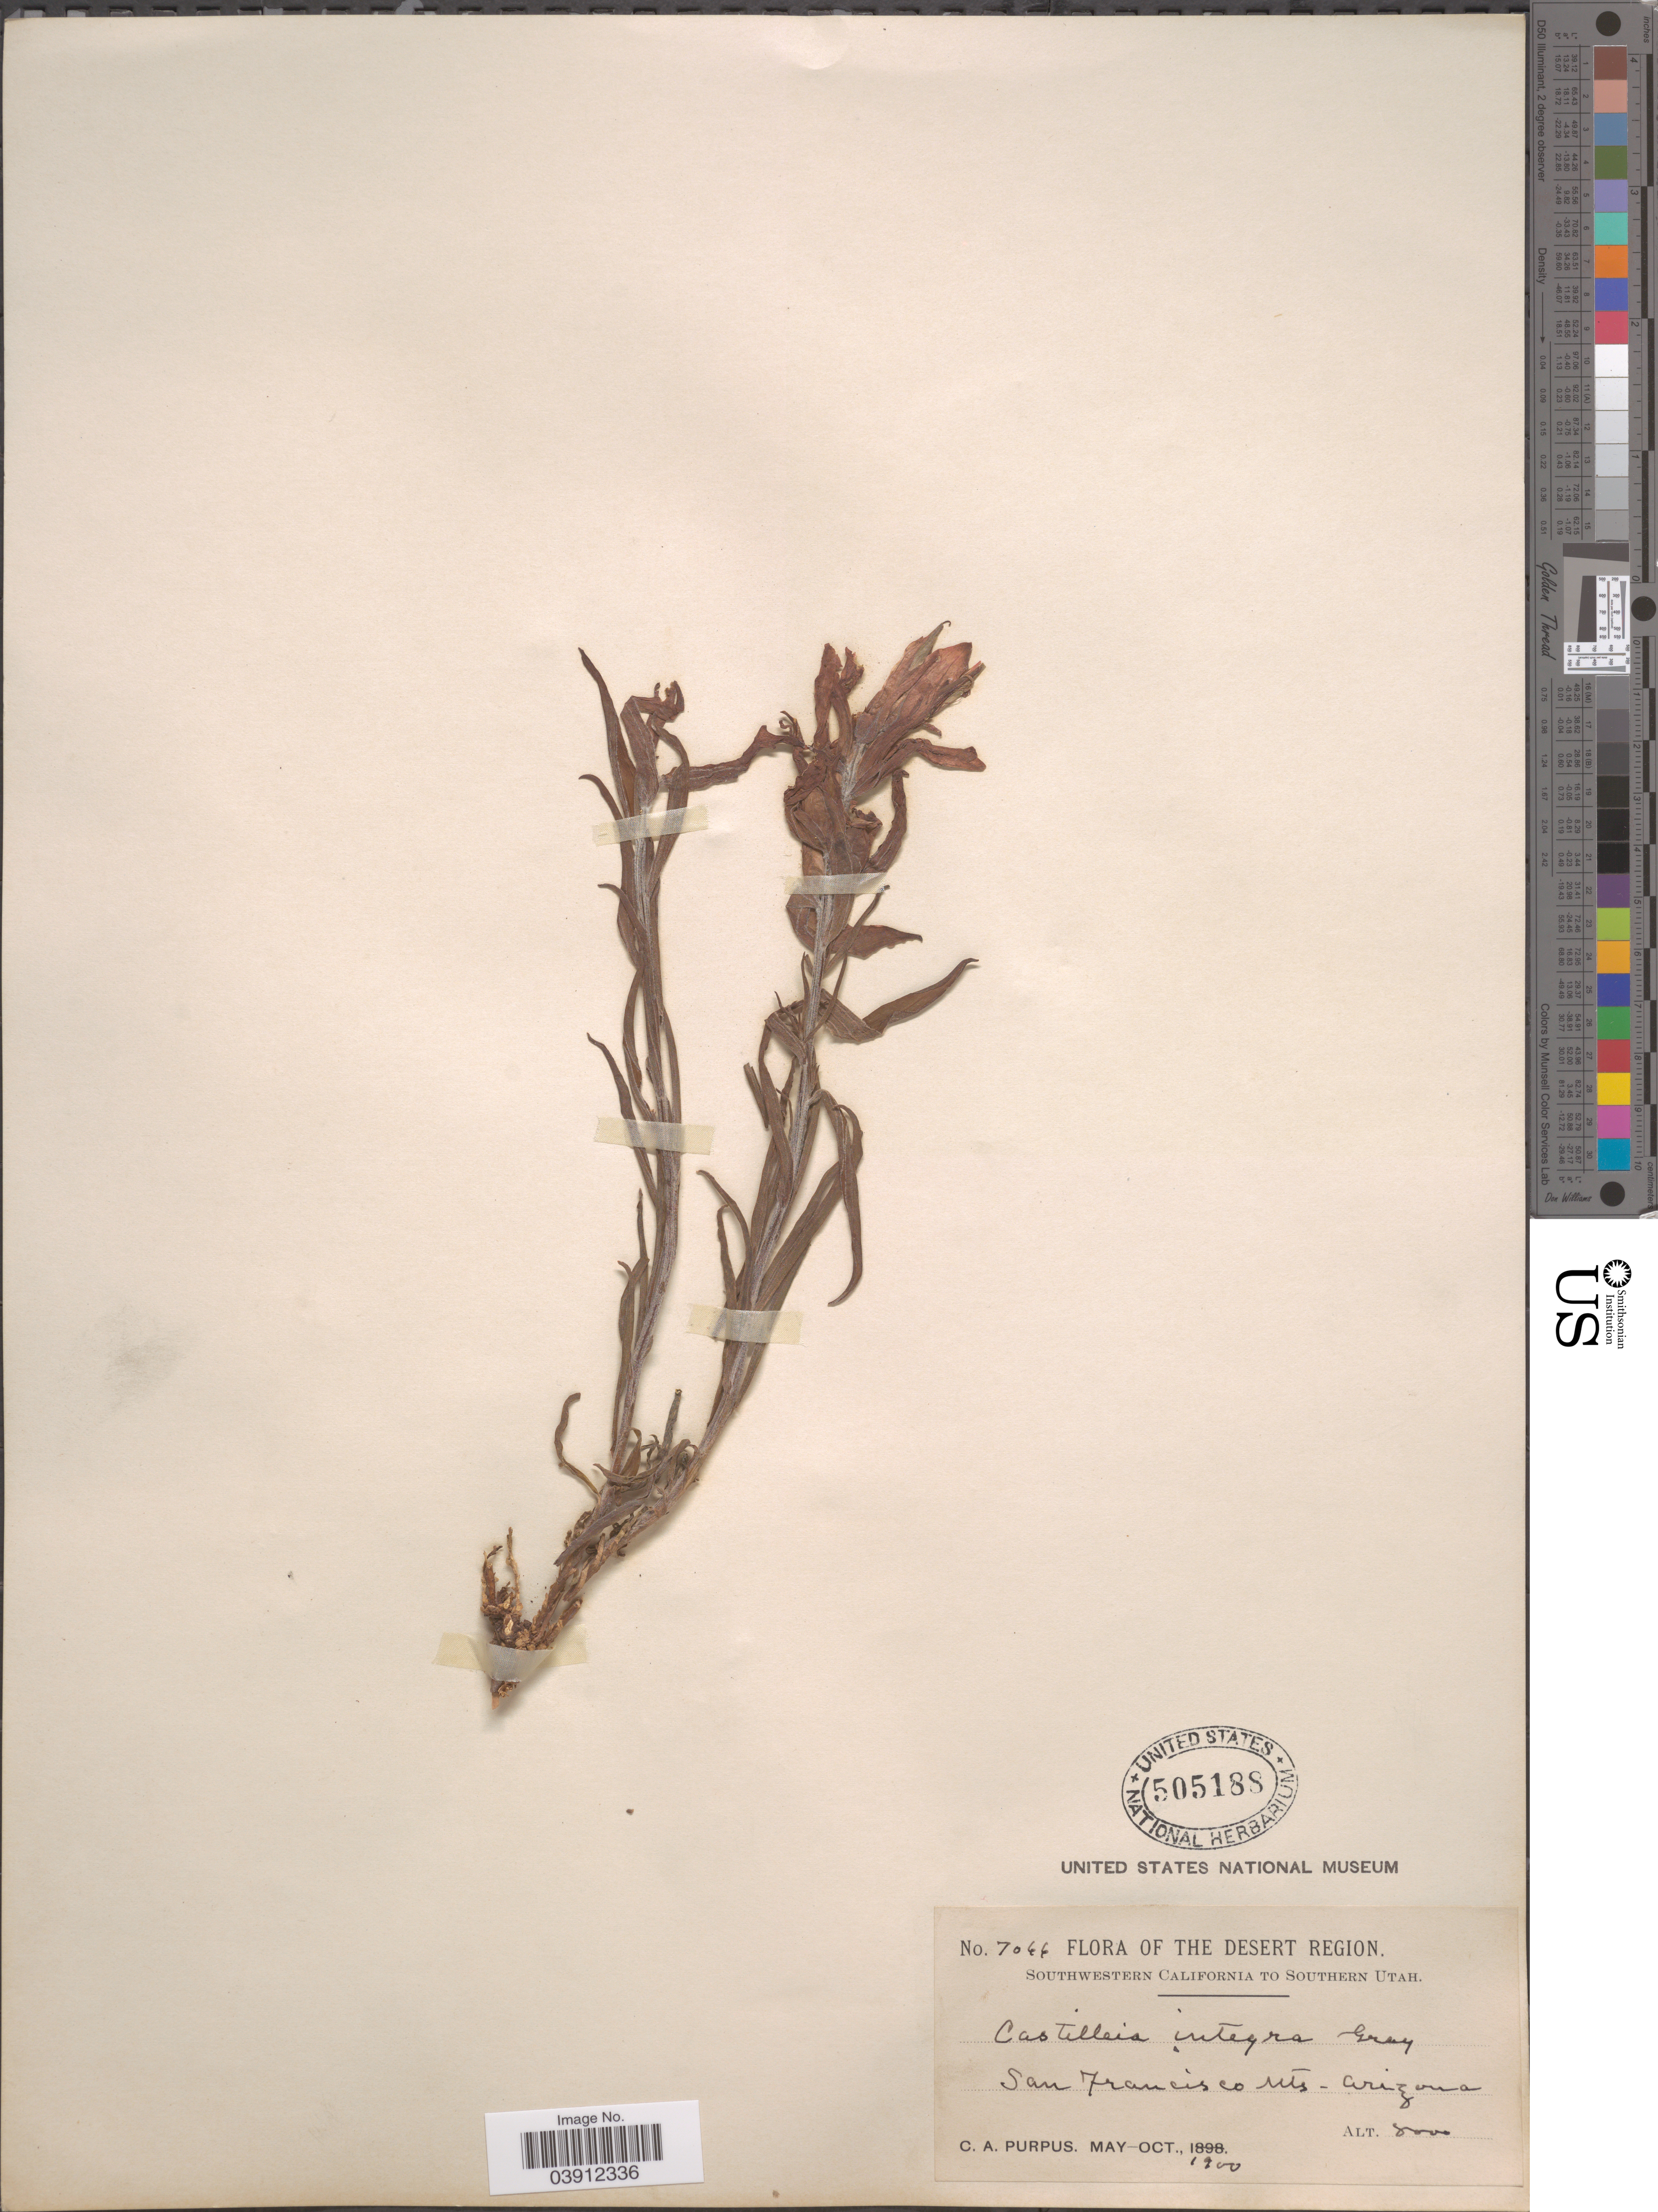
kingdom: Plantae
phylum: Tracheophyta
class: Magnoliopsida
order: Lamiales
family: Orobanchaceae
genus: Castilleja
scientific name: Castilleja integra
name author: A. Gray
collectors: C. A. Purpus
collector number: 7066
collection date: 1900-05/1900-10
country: United States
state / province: Arizona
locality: The Desert Region. Southwestern California to Southern Utah. San Francisco Mts.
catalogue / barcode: US 505188